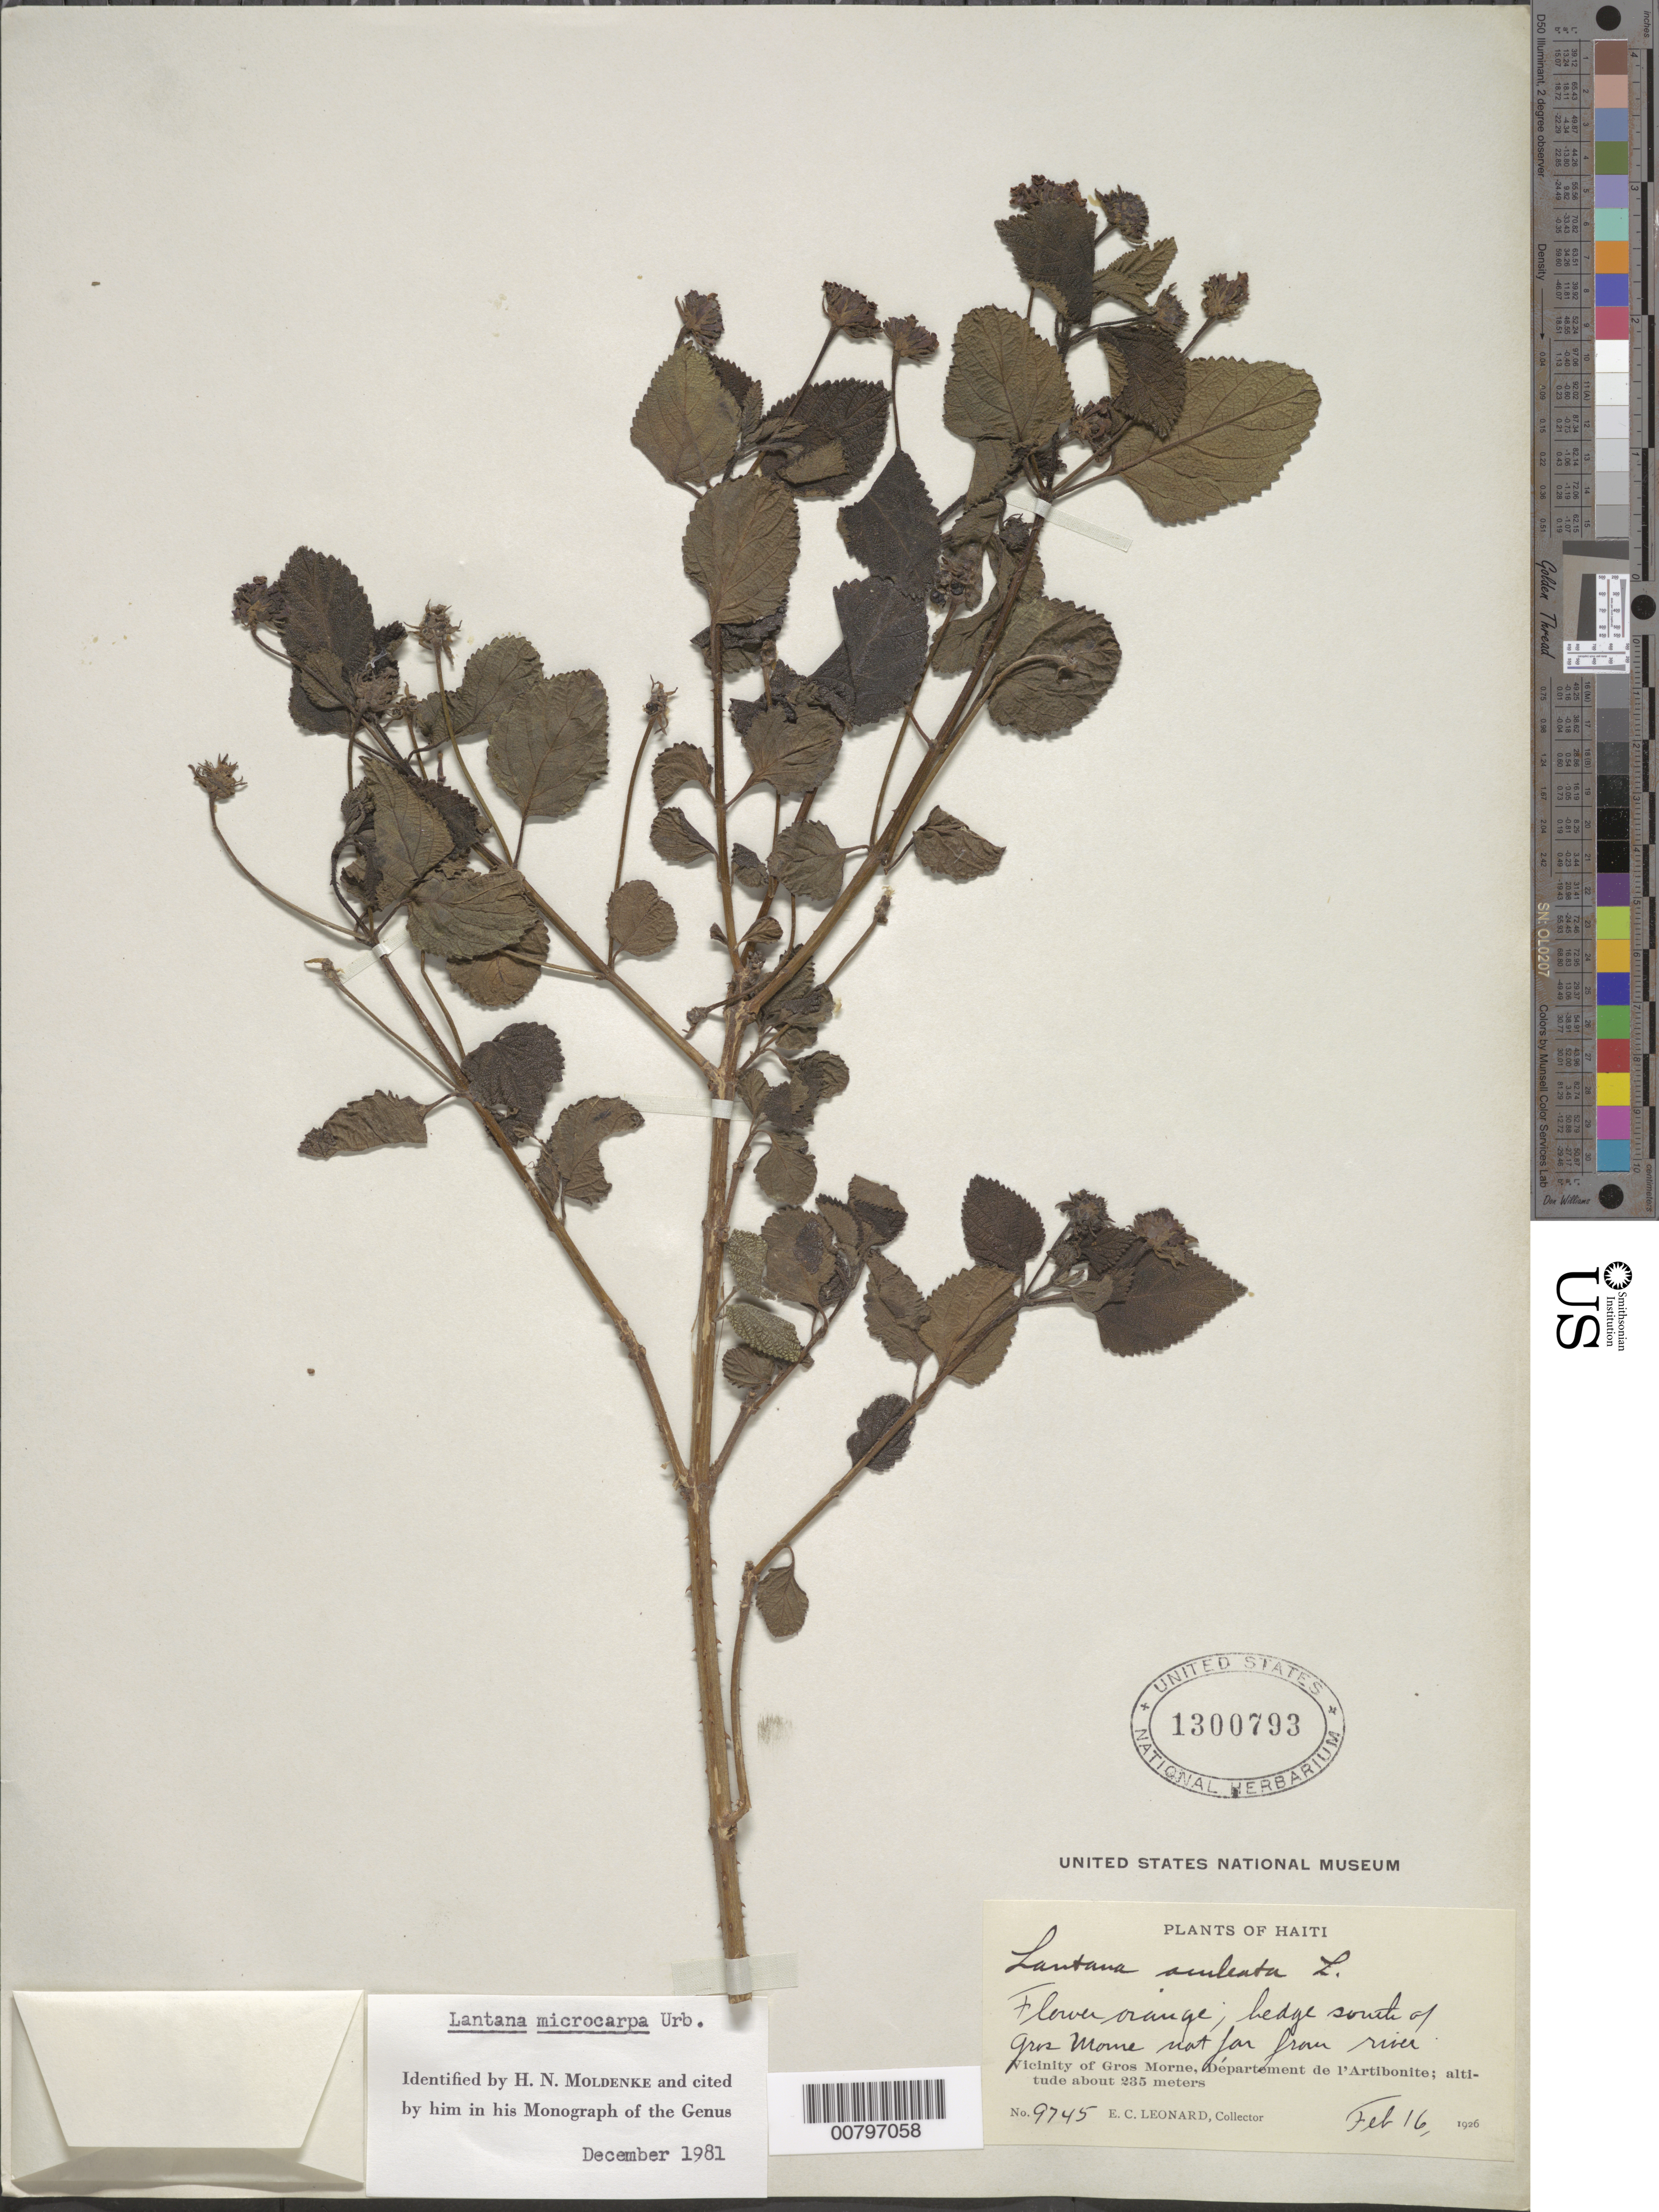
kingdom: Plantae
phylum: Tracheophyta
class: Magnoliopsida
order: Lamiales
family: Verbenaceae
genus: Lantana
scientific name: Lantana microcarpa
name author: Urb.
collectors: E. C. Leonard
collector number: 9745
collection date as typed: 16 Feb 1926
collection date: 1926-02-16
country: Haiti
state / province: Artibonite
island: Hispaniola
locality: Vicinity of Gros Morne, S of city not far from river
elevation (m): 235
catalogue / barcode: US 1300793